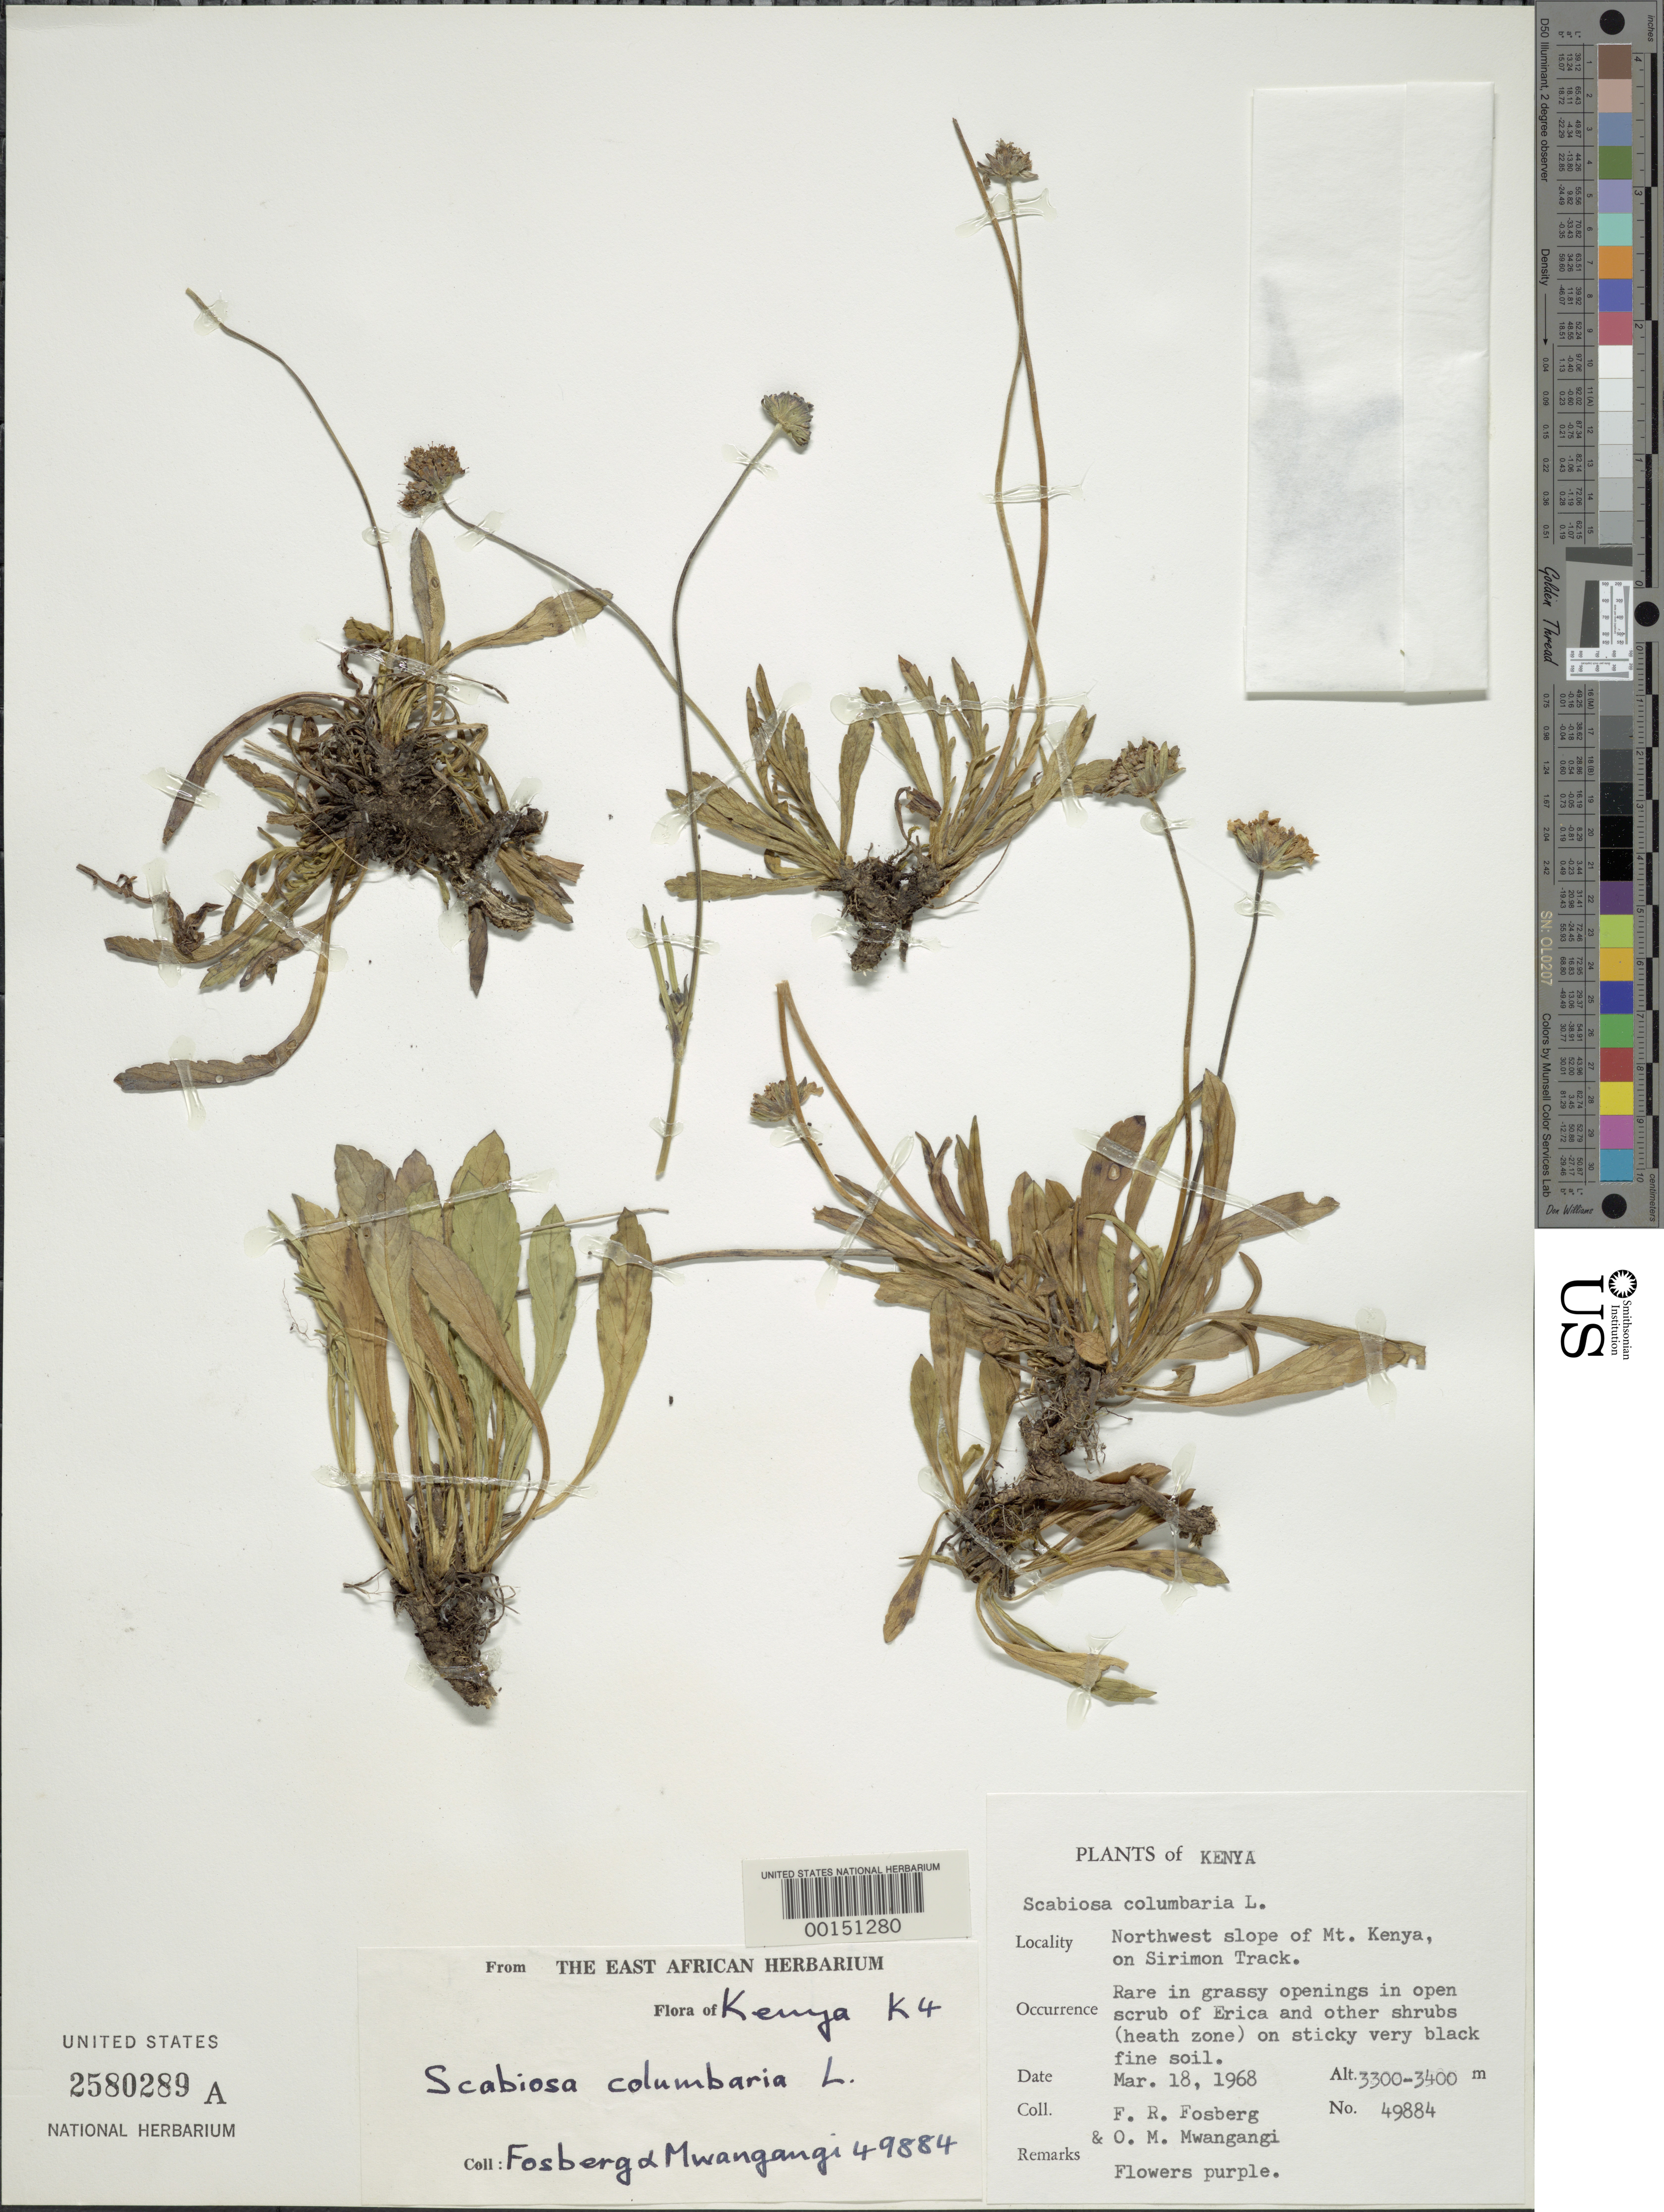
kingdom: Plantae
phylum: Tracheophyta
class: Magnoliopsida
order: Dipsacales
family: Caprifoliaceae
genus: Scabiosa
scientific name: Scabiosa columbaria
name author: L.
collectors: F. R. Fosberg & O. M. Mwangangi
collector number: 49884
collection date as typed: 18 Mar 1968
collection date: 1968-03-18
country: Kenya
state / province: Laikipia (?)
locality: NW of Mt. Kenya on Sirimon Track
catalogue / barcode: US 2580289A